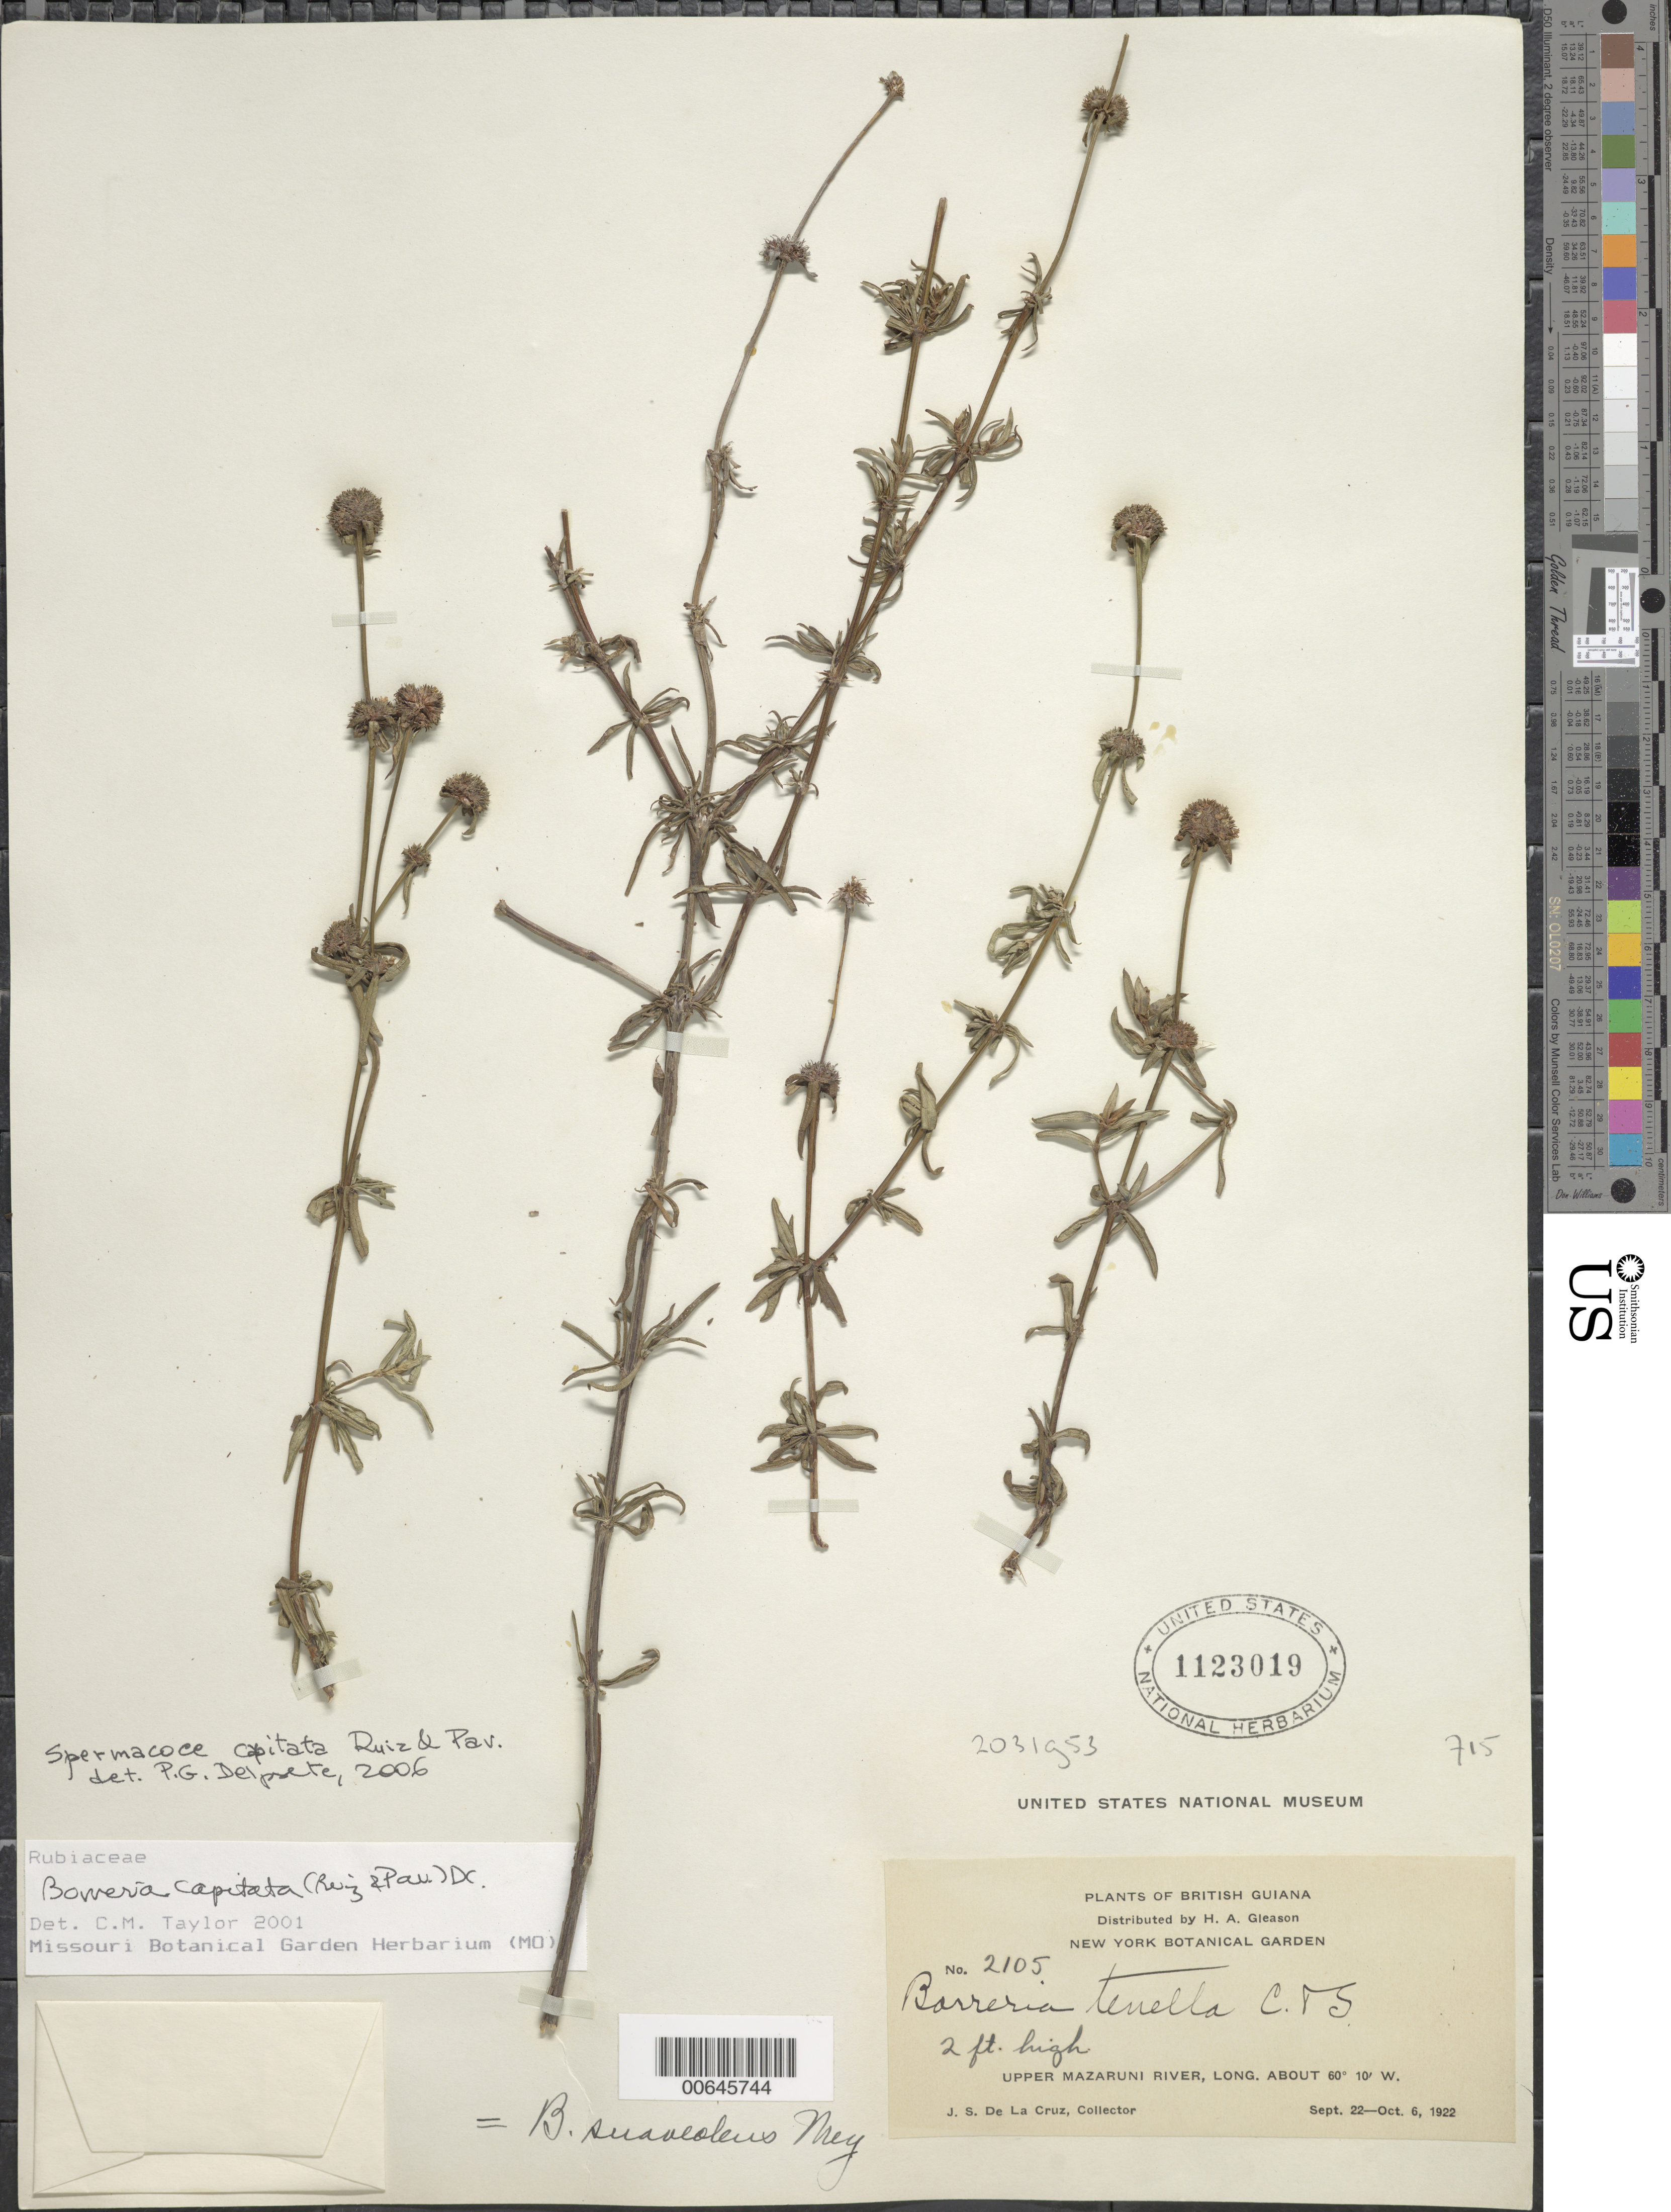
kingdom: Plantae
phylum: Tracheophyta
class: Magnoliopsida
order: Gentianales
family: Rubiaceae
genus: Spermacoce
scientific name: Spermacoce capitata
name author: Ruiz & Pav.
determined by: Delprete, P. G., Herb. de Guyane Cay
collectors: J. S. de la Cruz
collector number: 2105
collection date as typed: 22-Sep-22 to 6-Oct-22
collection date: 1922-09-22/1922-10-06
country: Guyana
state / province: Cuyuni-Mazaruni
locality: Upper Mazaruni R.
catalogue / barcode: US 1123019